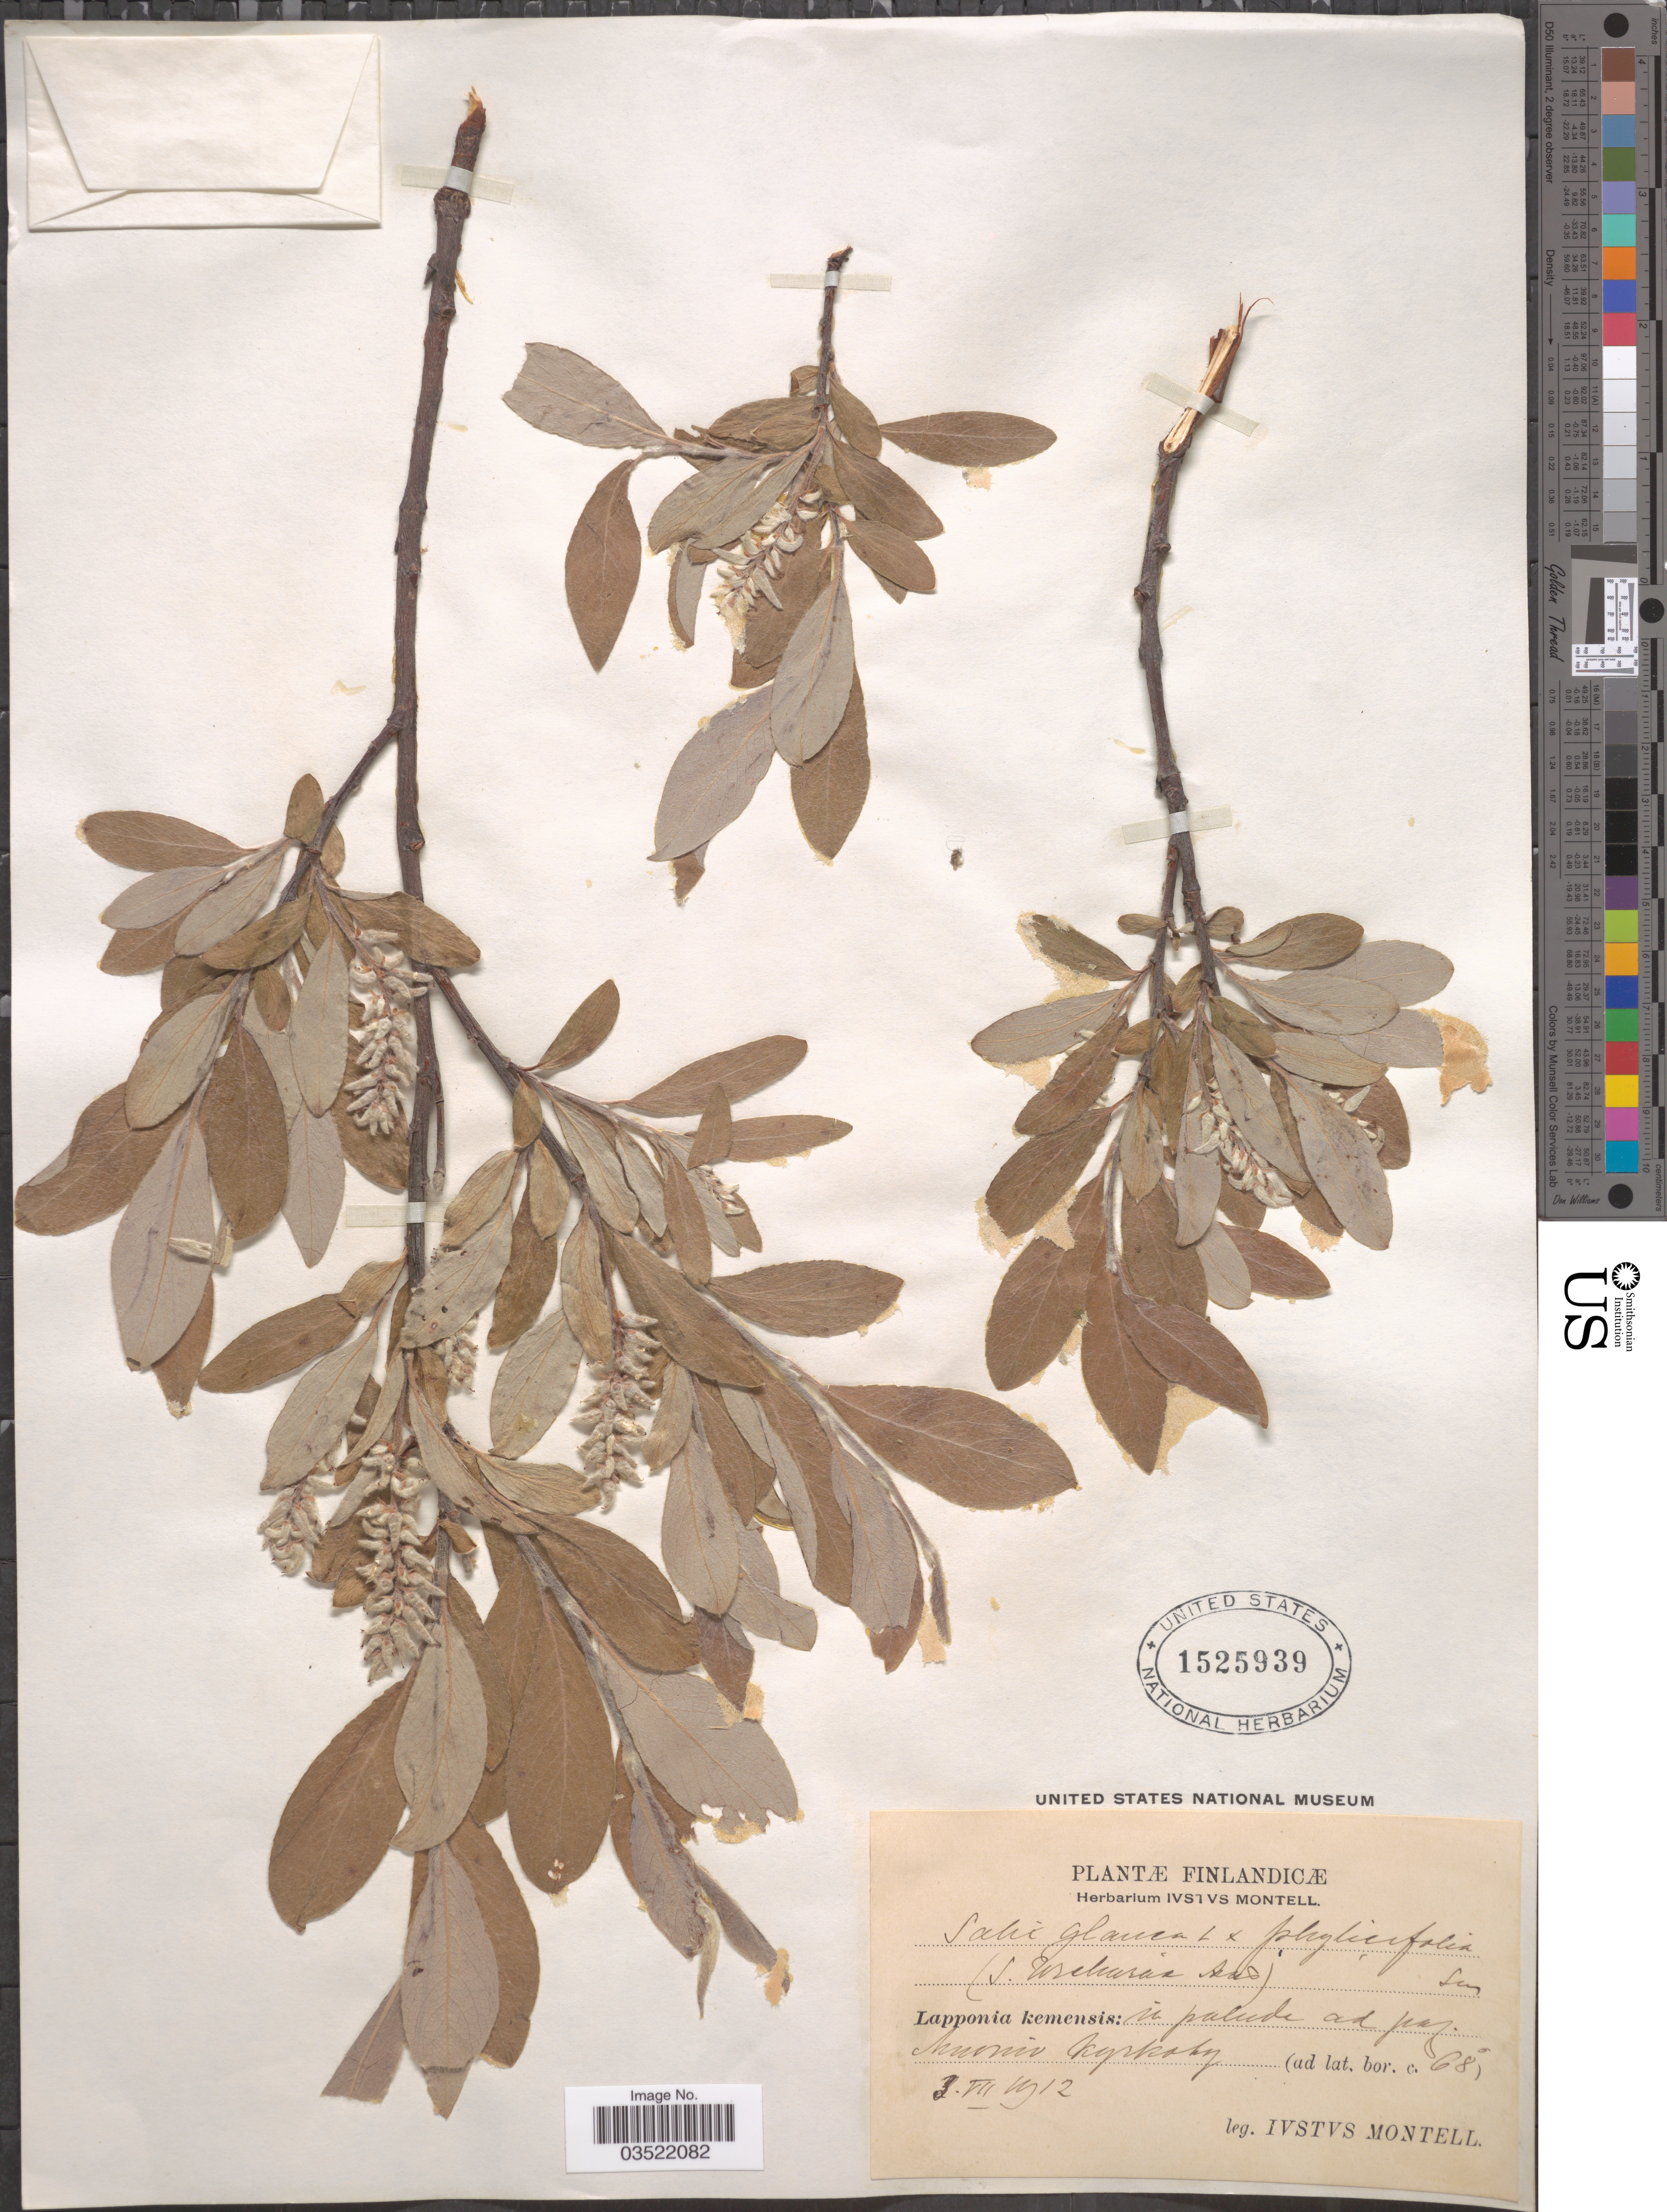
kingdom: Plantae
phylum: Tracheophyta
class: Magnoliopsida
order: Malpighiales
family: Salicaceae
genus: Salix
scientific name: Salix glauca x S. phylicifolia L.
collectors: I. Montell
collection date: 1912-07-03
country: Finland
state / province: Lappi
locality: Muonio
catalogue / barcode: US 1525939